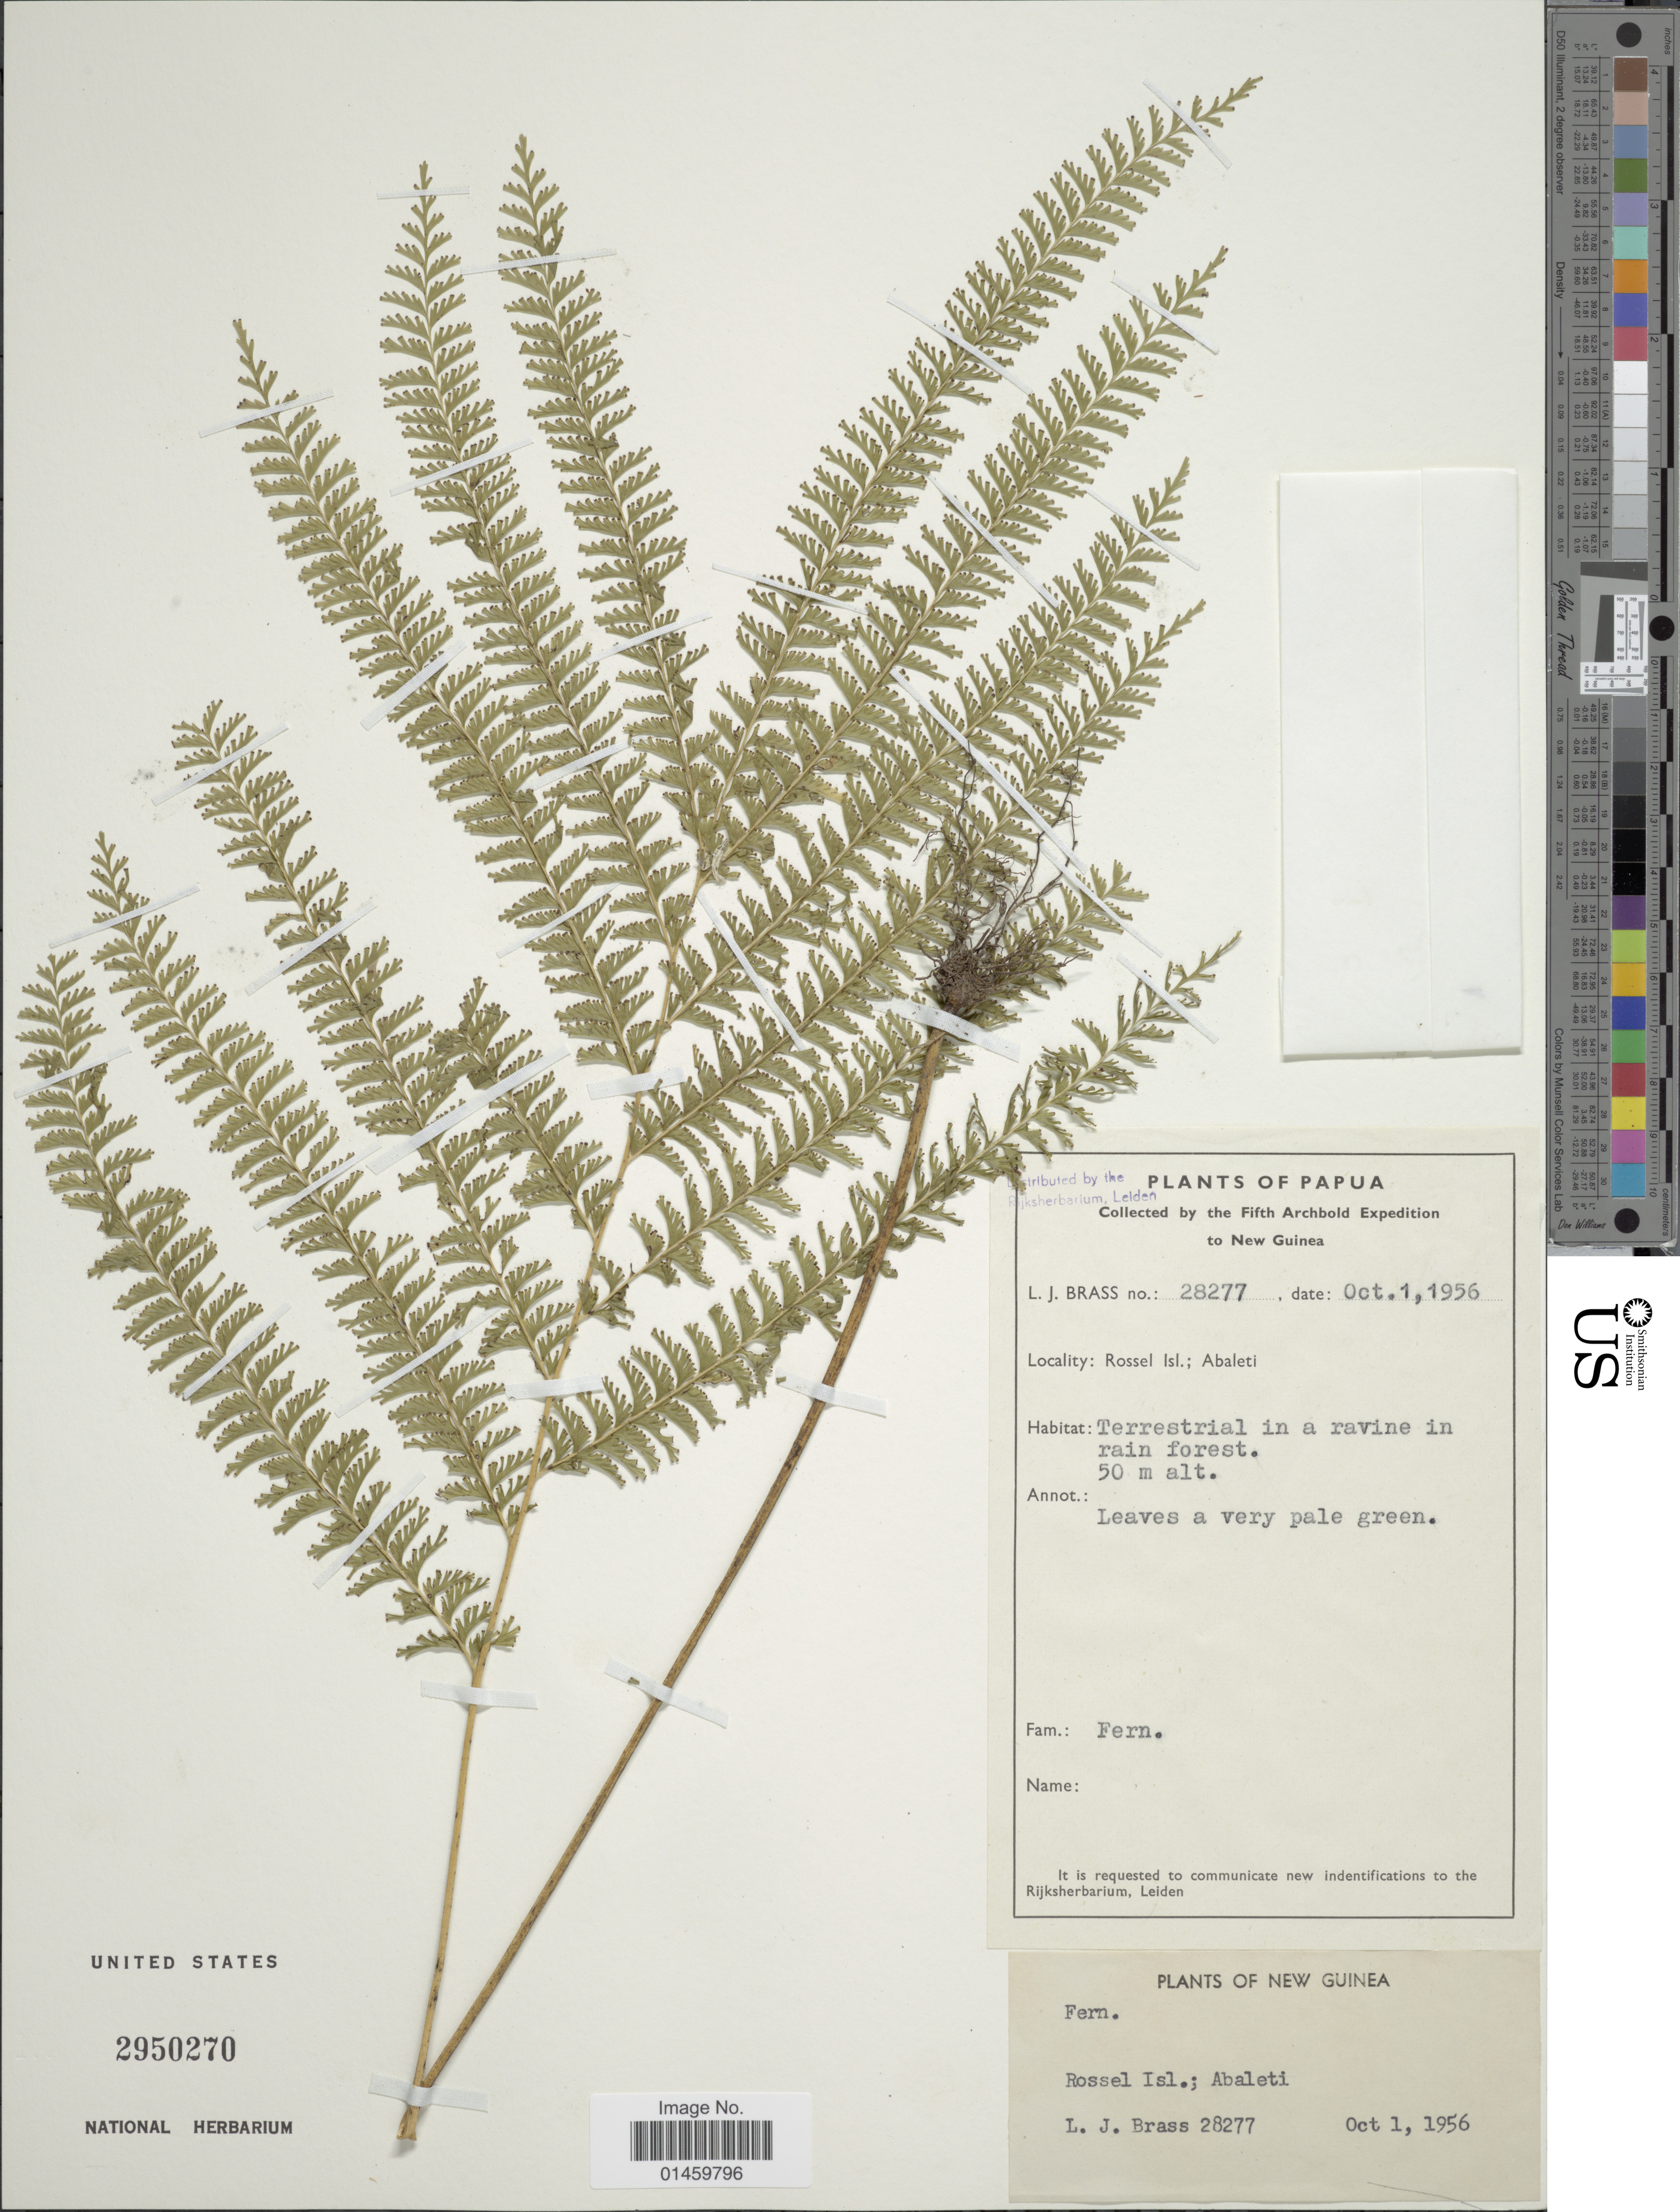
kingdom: Plantae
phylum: Tracheophyta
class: Polypodiopsida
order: Polypodiales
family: Lindsaeaceae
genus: Lindsaea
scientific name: Lindsaea sp.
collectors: L. J. Brass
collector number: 28277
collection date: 1956-10-01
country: Papua New Guinea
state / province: Milne Bay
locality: Papua. Rossel Isl.; Abaleti. New Guinea.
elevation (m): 50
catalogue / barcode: US 2950270